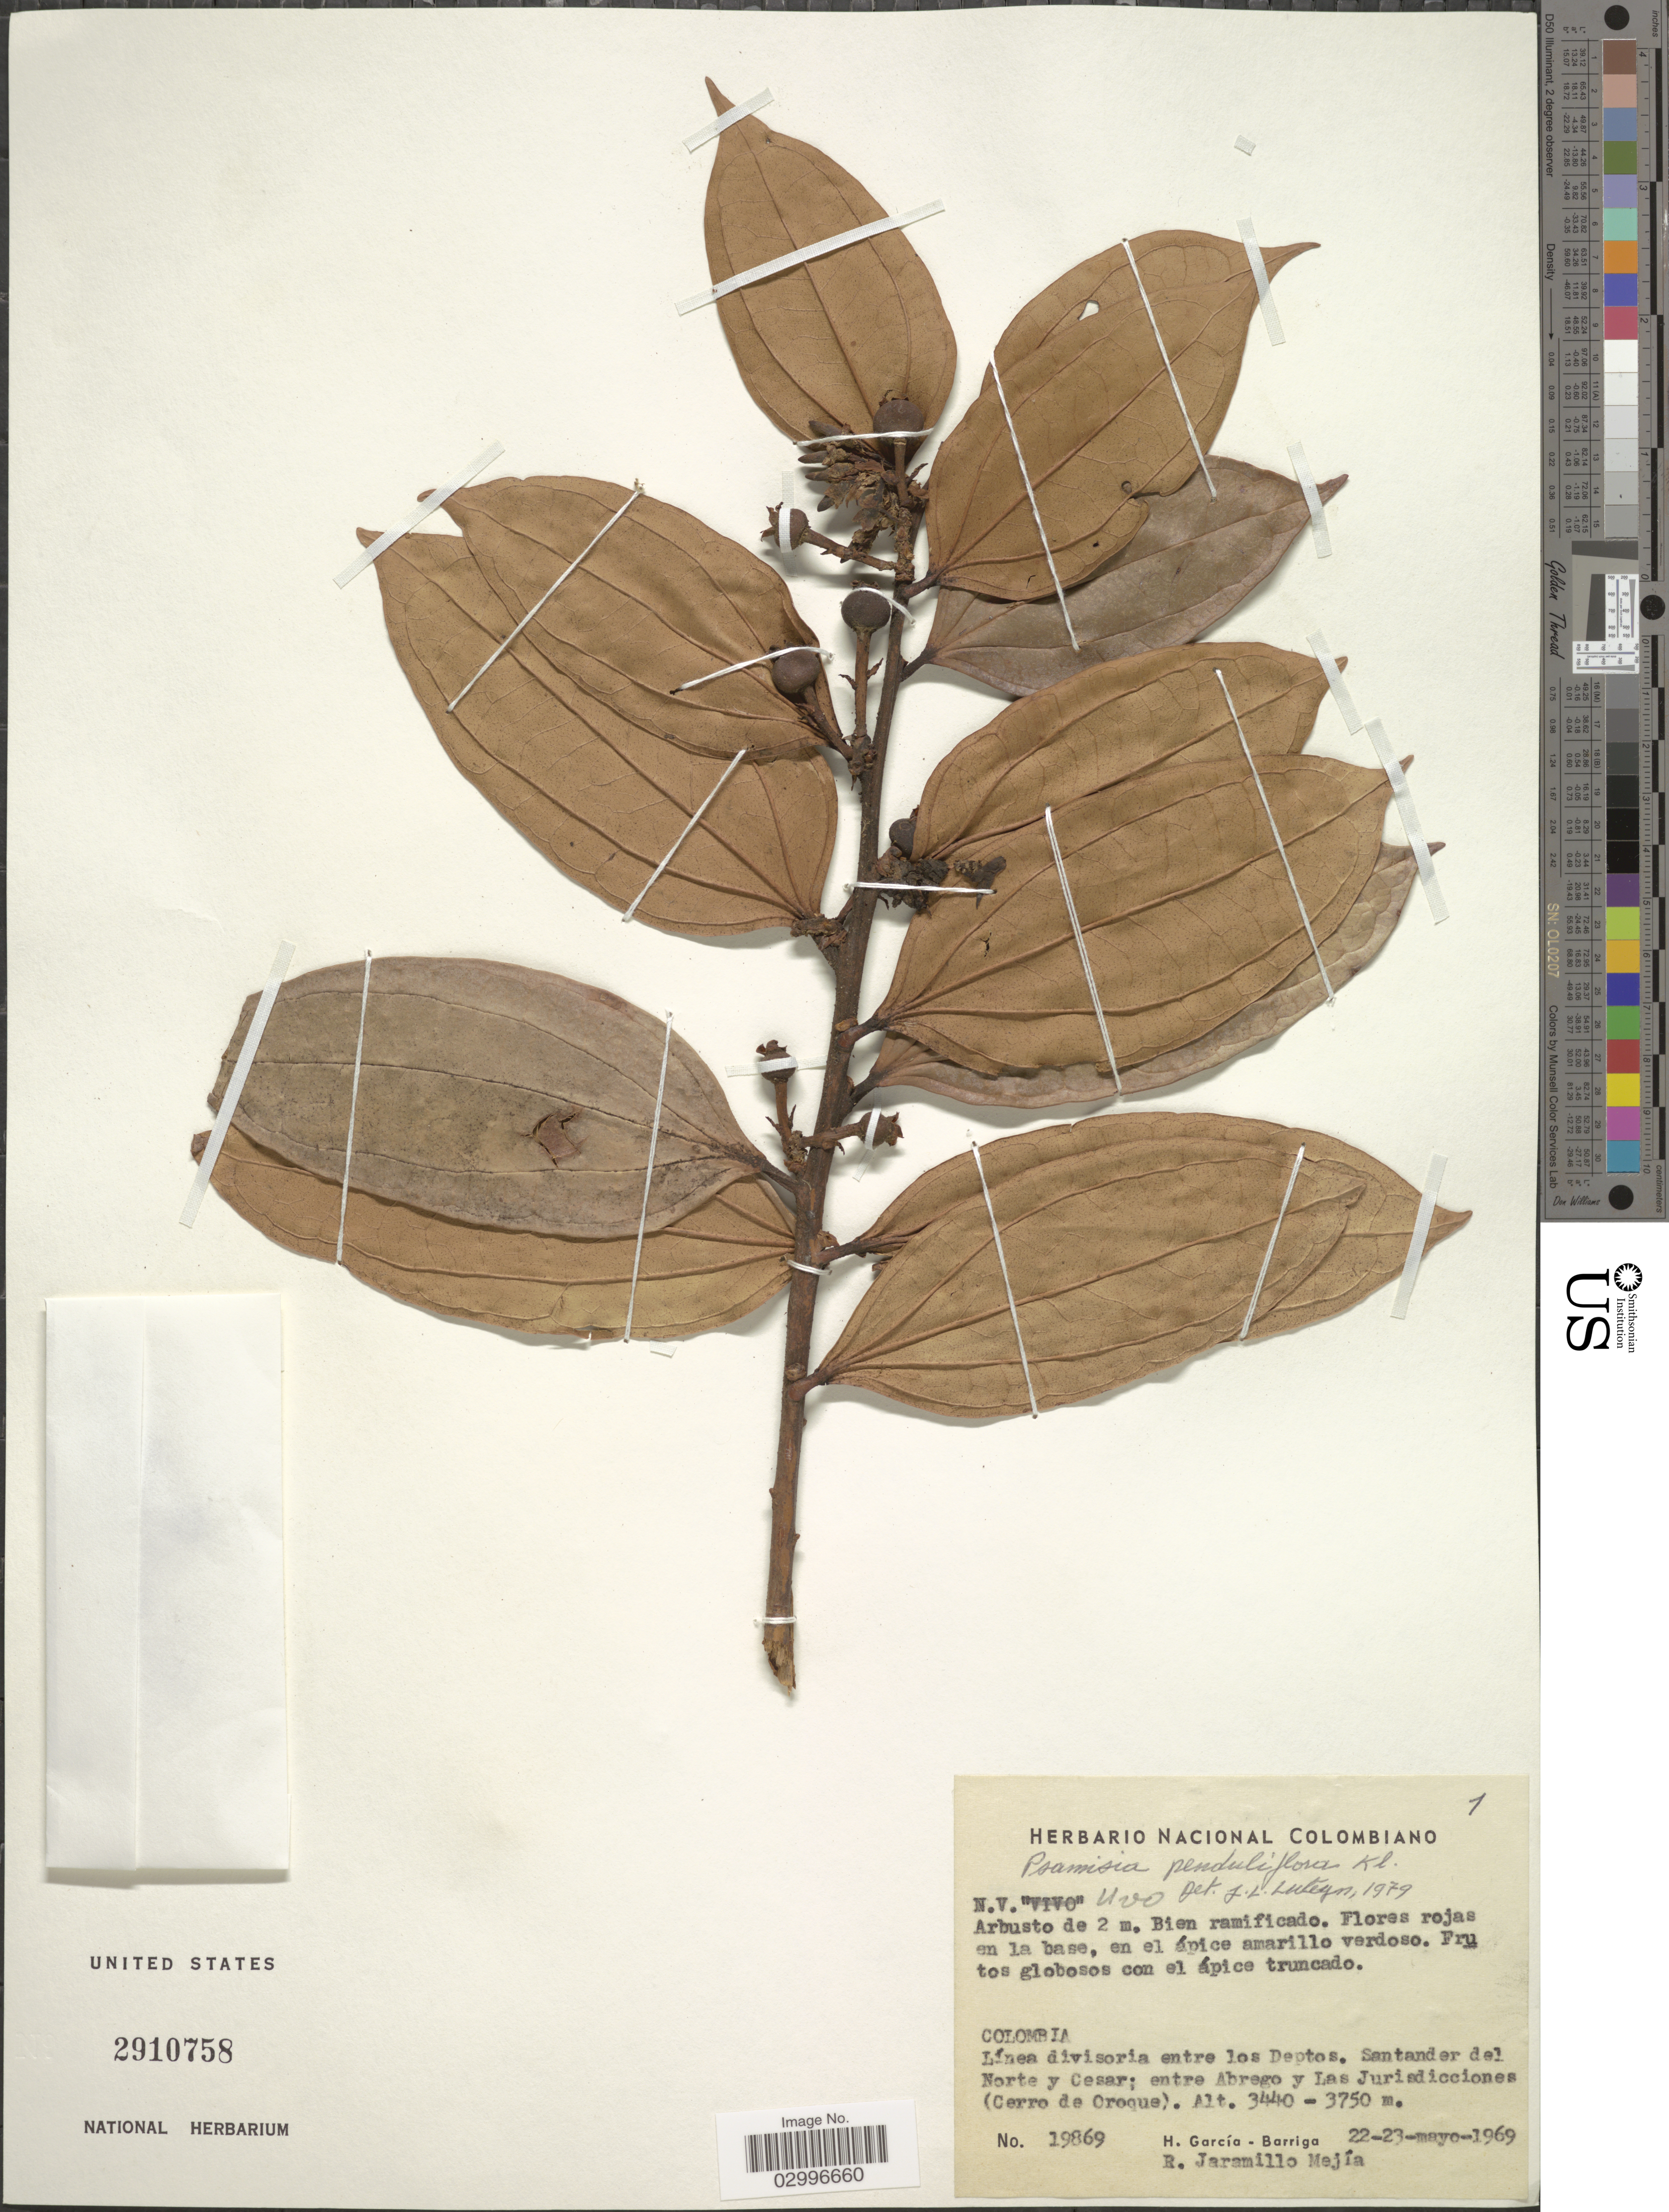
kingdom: Plantae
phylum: Tracheophyta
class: Magnoliopsida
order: Ericales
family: Ericaceae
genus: Psammisia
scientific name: Psammisia penduliflora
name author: (Dunal) Klotzsch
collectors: H. García Barriga & R. Jaramillo M.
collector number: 19869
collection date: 1969-05-22/1969-05-23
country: Colombia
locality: Línea divisoria entre los Deptos. Santander del Norte y Cesar; entre Abrego y Las Jurisdicciones (Cerro de Ororque).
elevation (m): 3440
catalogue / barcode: US 2910758